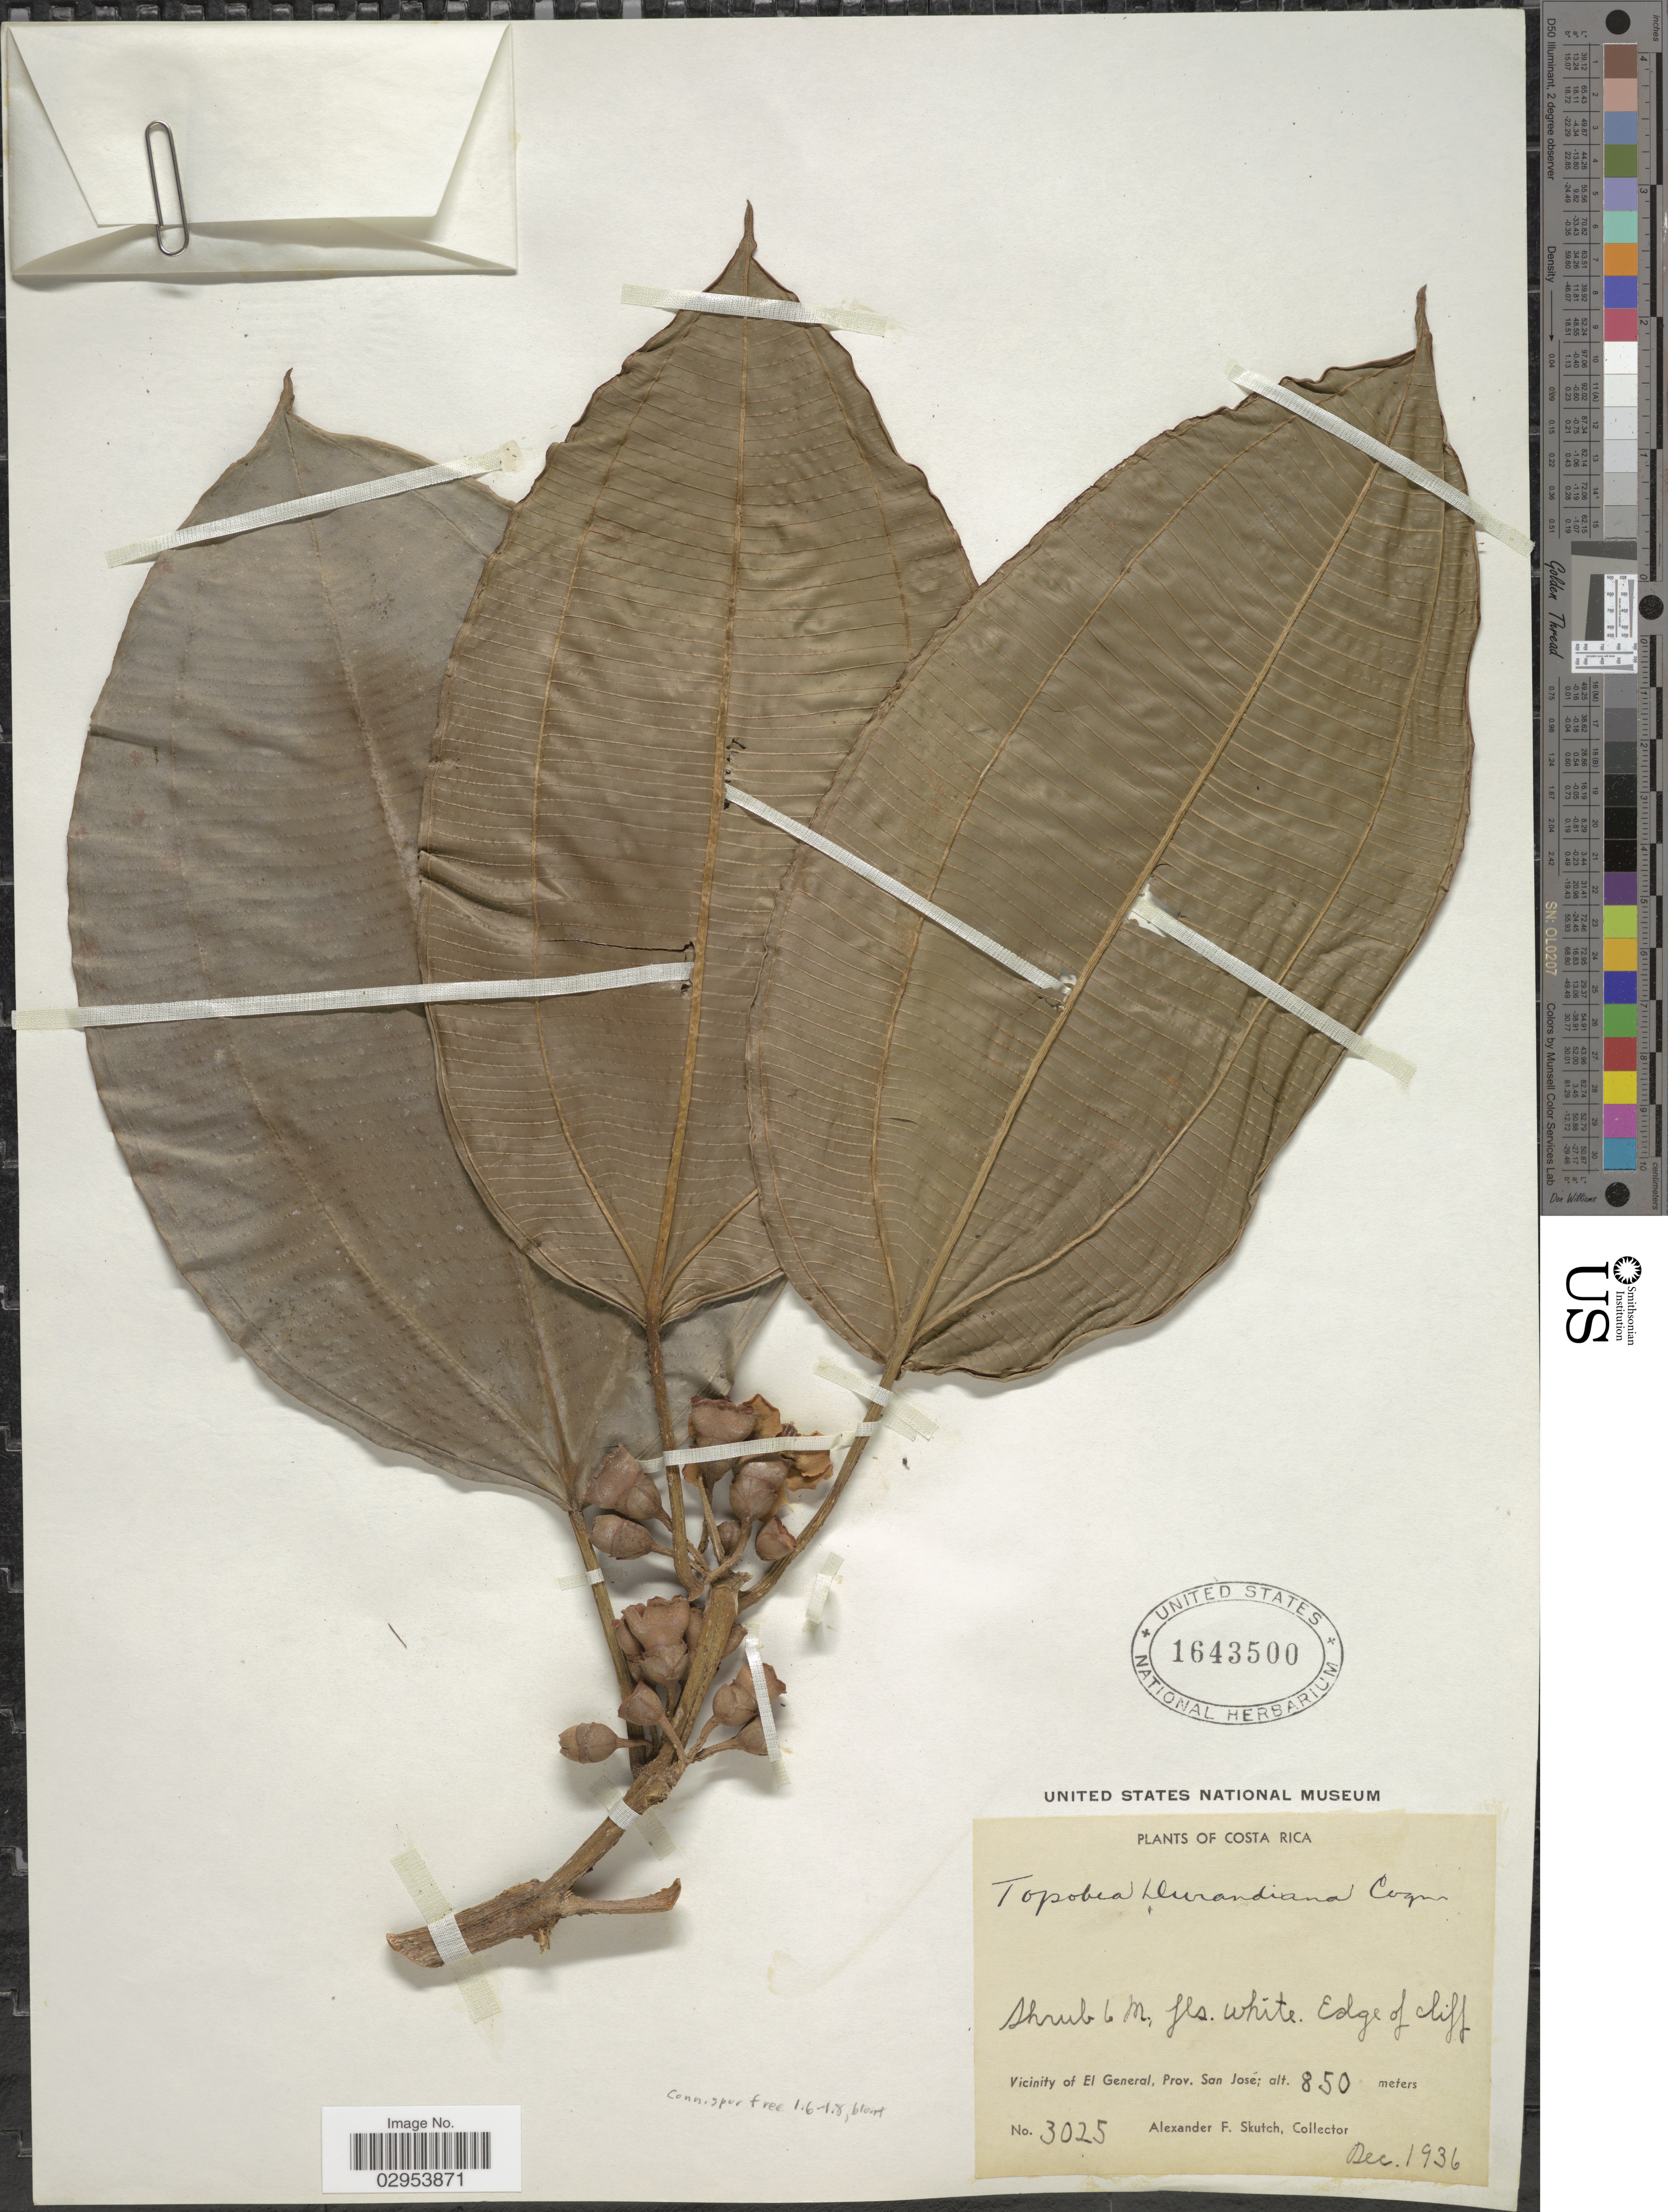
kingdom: Plantae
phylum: Tracheophyta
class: Magnoliopsida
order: Myrtales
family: Melastomataceae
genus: Topobea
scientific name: Topobea maurofernandeziana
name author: Cogn.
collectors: A. F. Skutch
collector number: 3025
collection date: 1936-12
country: Costa Rica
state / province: San José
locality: Edge of cliff. Vicinity of El General, Prov. San José.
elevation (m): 850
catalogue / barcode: US 1643500